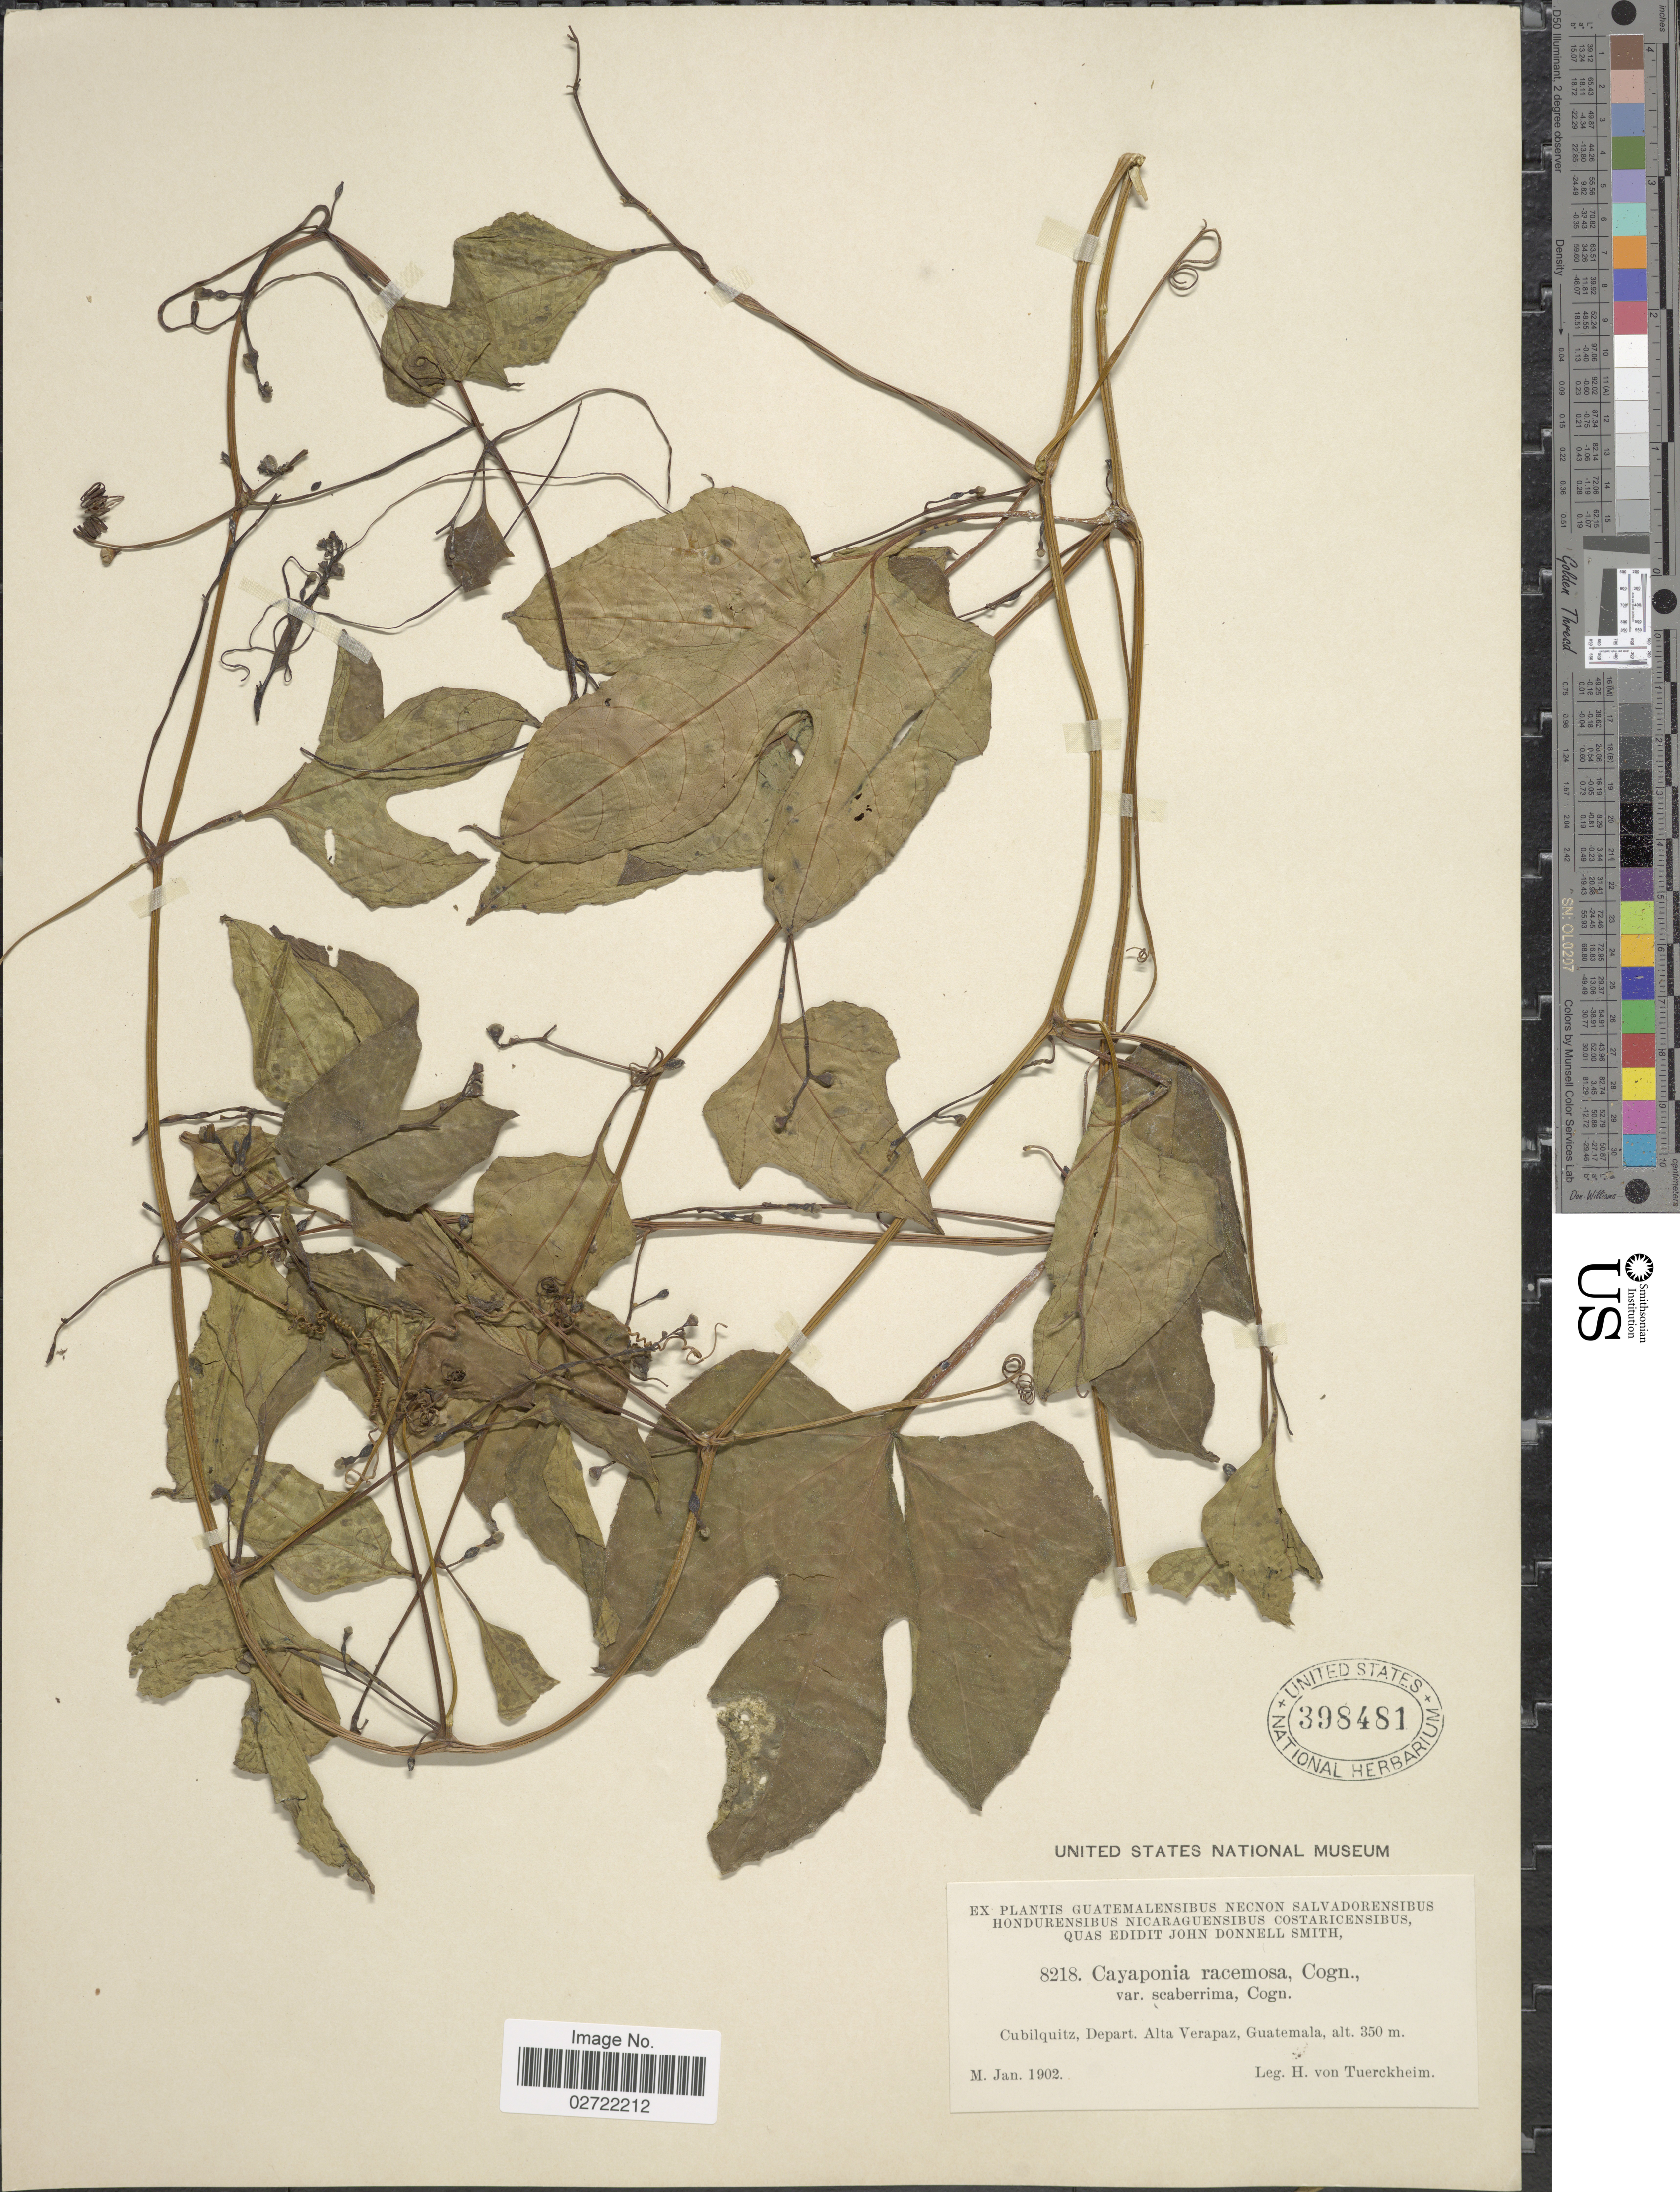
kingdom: Plantae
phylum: Tracheophyta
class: Magnoliopsida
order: Cucurbitales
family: Cucurbitaceae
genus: Cayaponia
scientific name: Cayaponia racemosa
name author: (Mill.) Cogn.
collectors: H. von Türckheim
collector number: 8218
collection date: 1902-01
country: Guatemala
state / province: Alta Verapaz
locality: Cubilquitz, Depart. Alta Verapaz.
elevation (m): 350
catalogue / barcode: US 398481